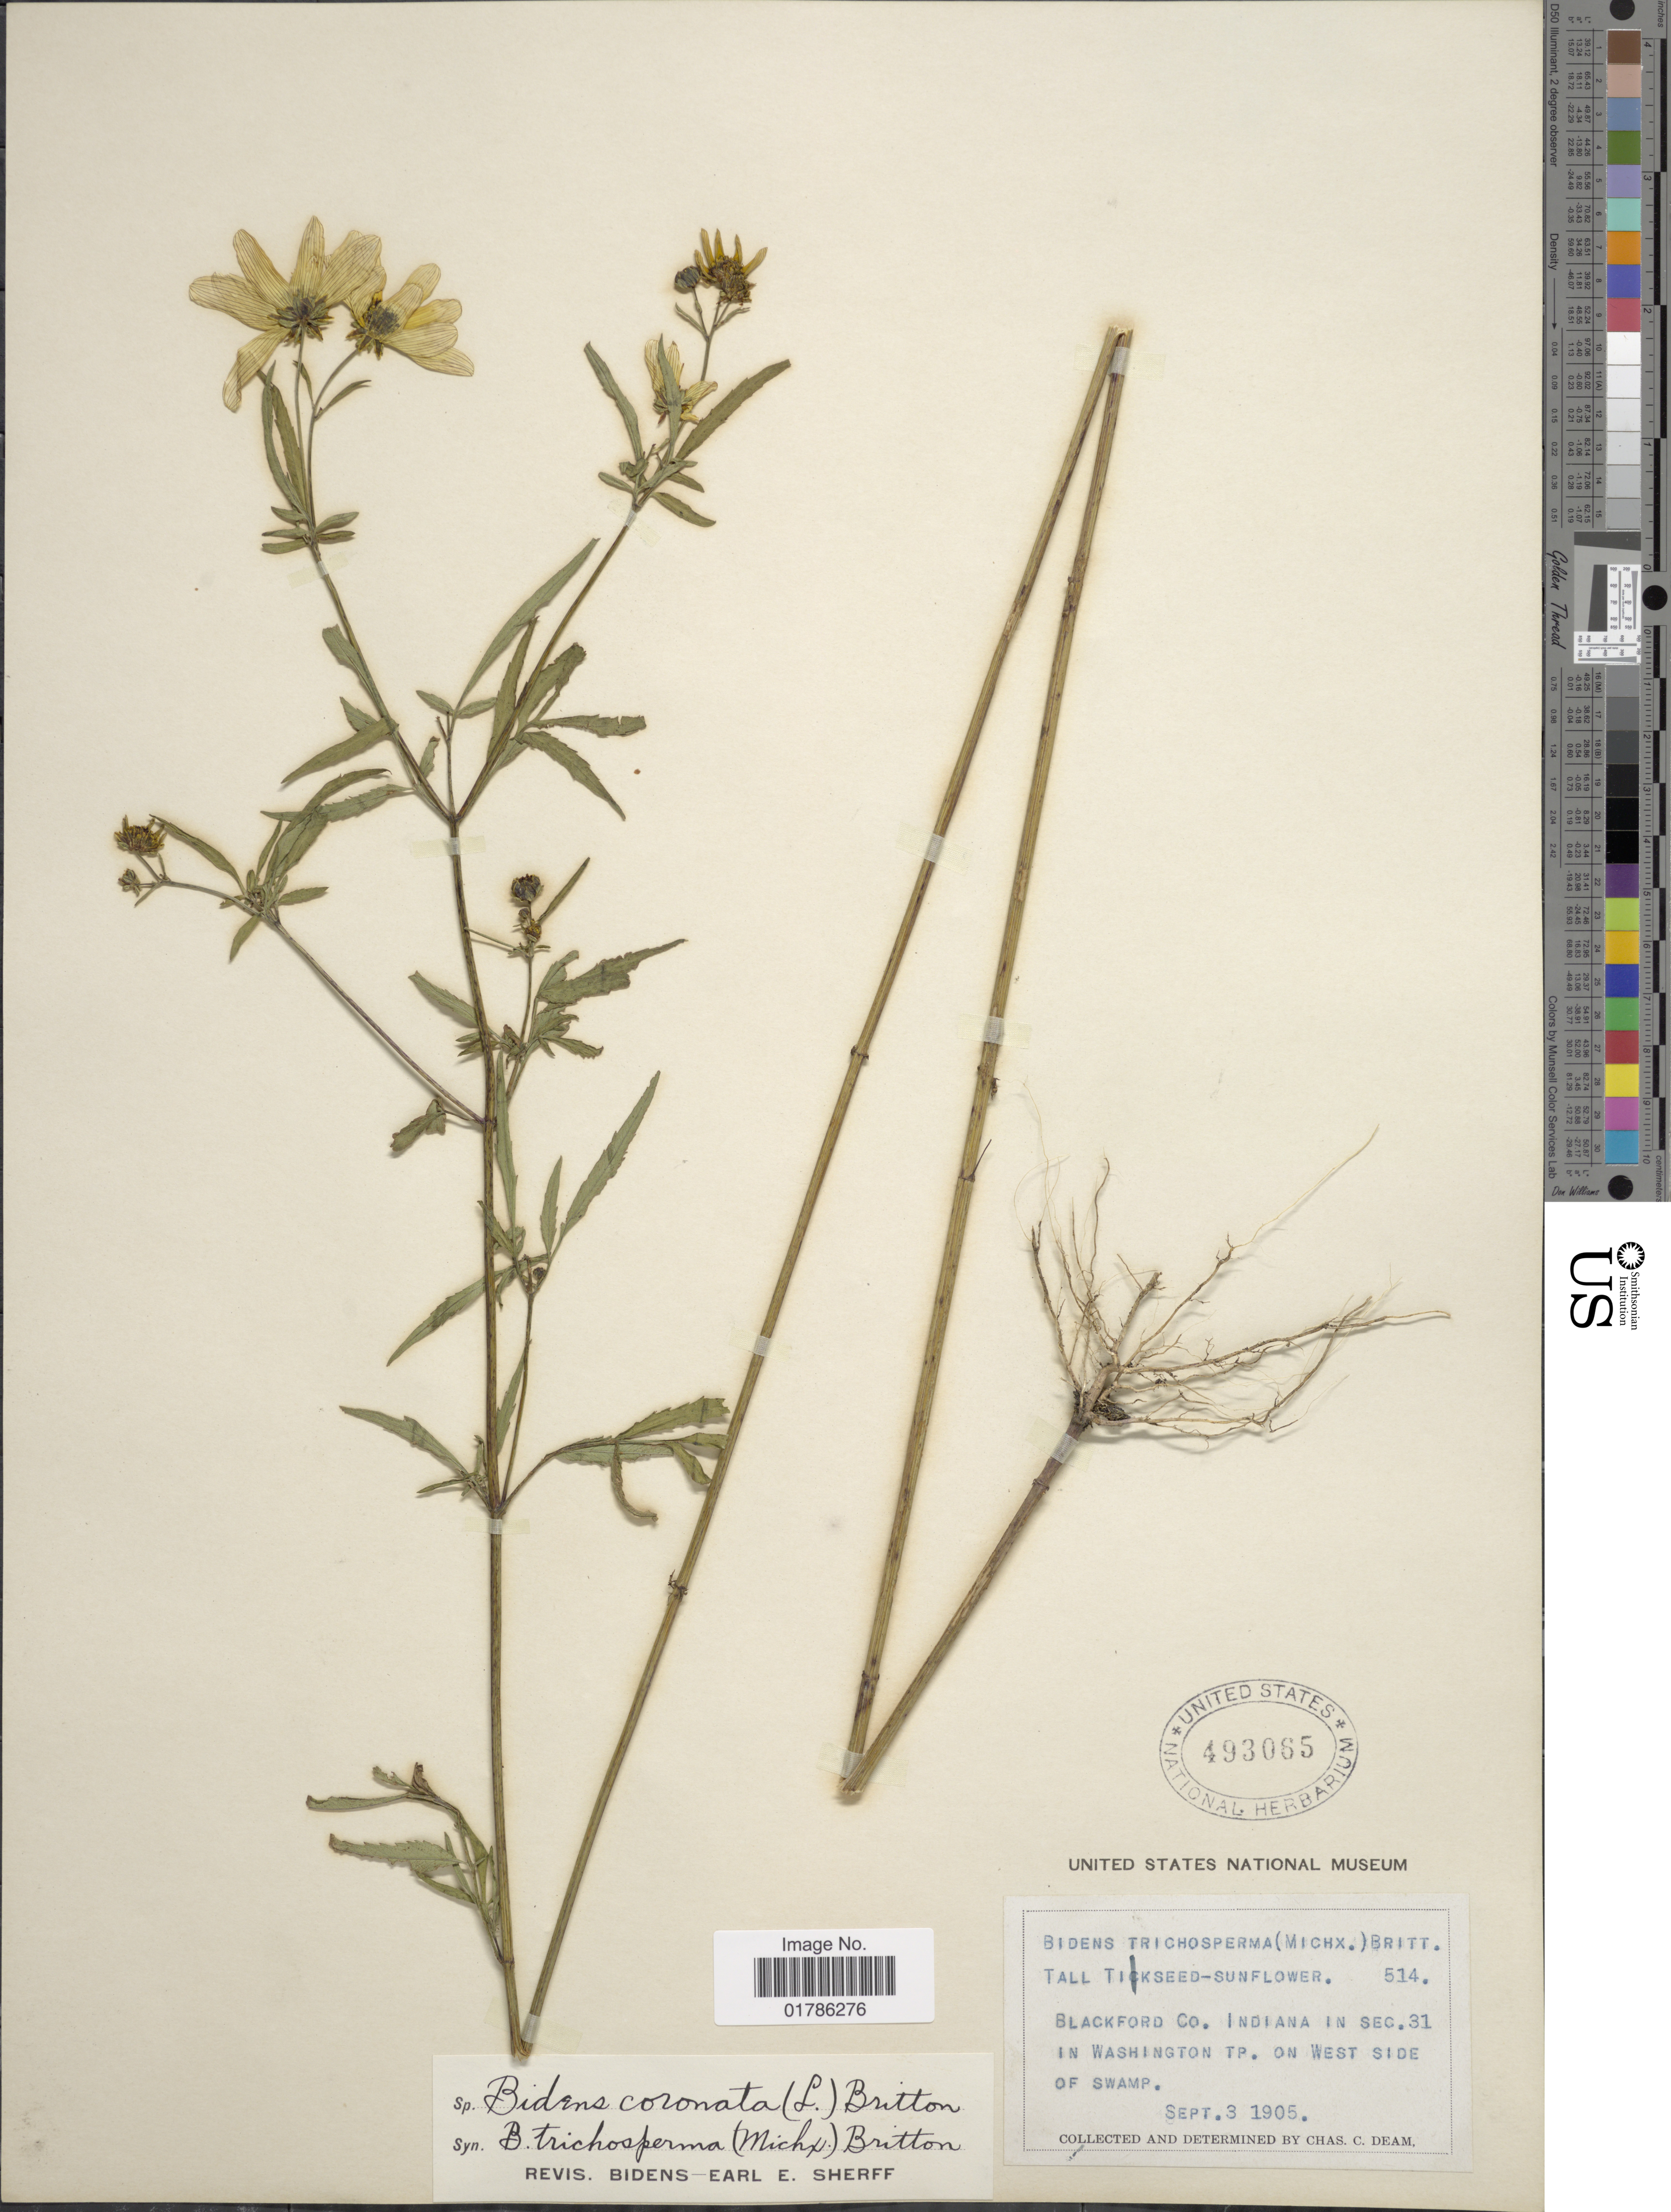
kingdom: Plantae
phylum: Tracheophyta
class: Magnoliopsida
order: Asterales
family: Asteraceae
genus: Bidens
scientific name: Bidens coronata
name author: (L.) Britton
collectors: C. C. Deam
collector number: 514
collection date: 1905-09-03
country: United States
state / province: Indiana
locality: Blackford Co., Indiana in Sec. 31 in Washington Tp, on west side of swamp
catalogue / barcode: US 493085